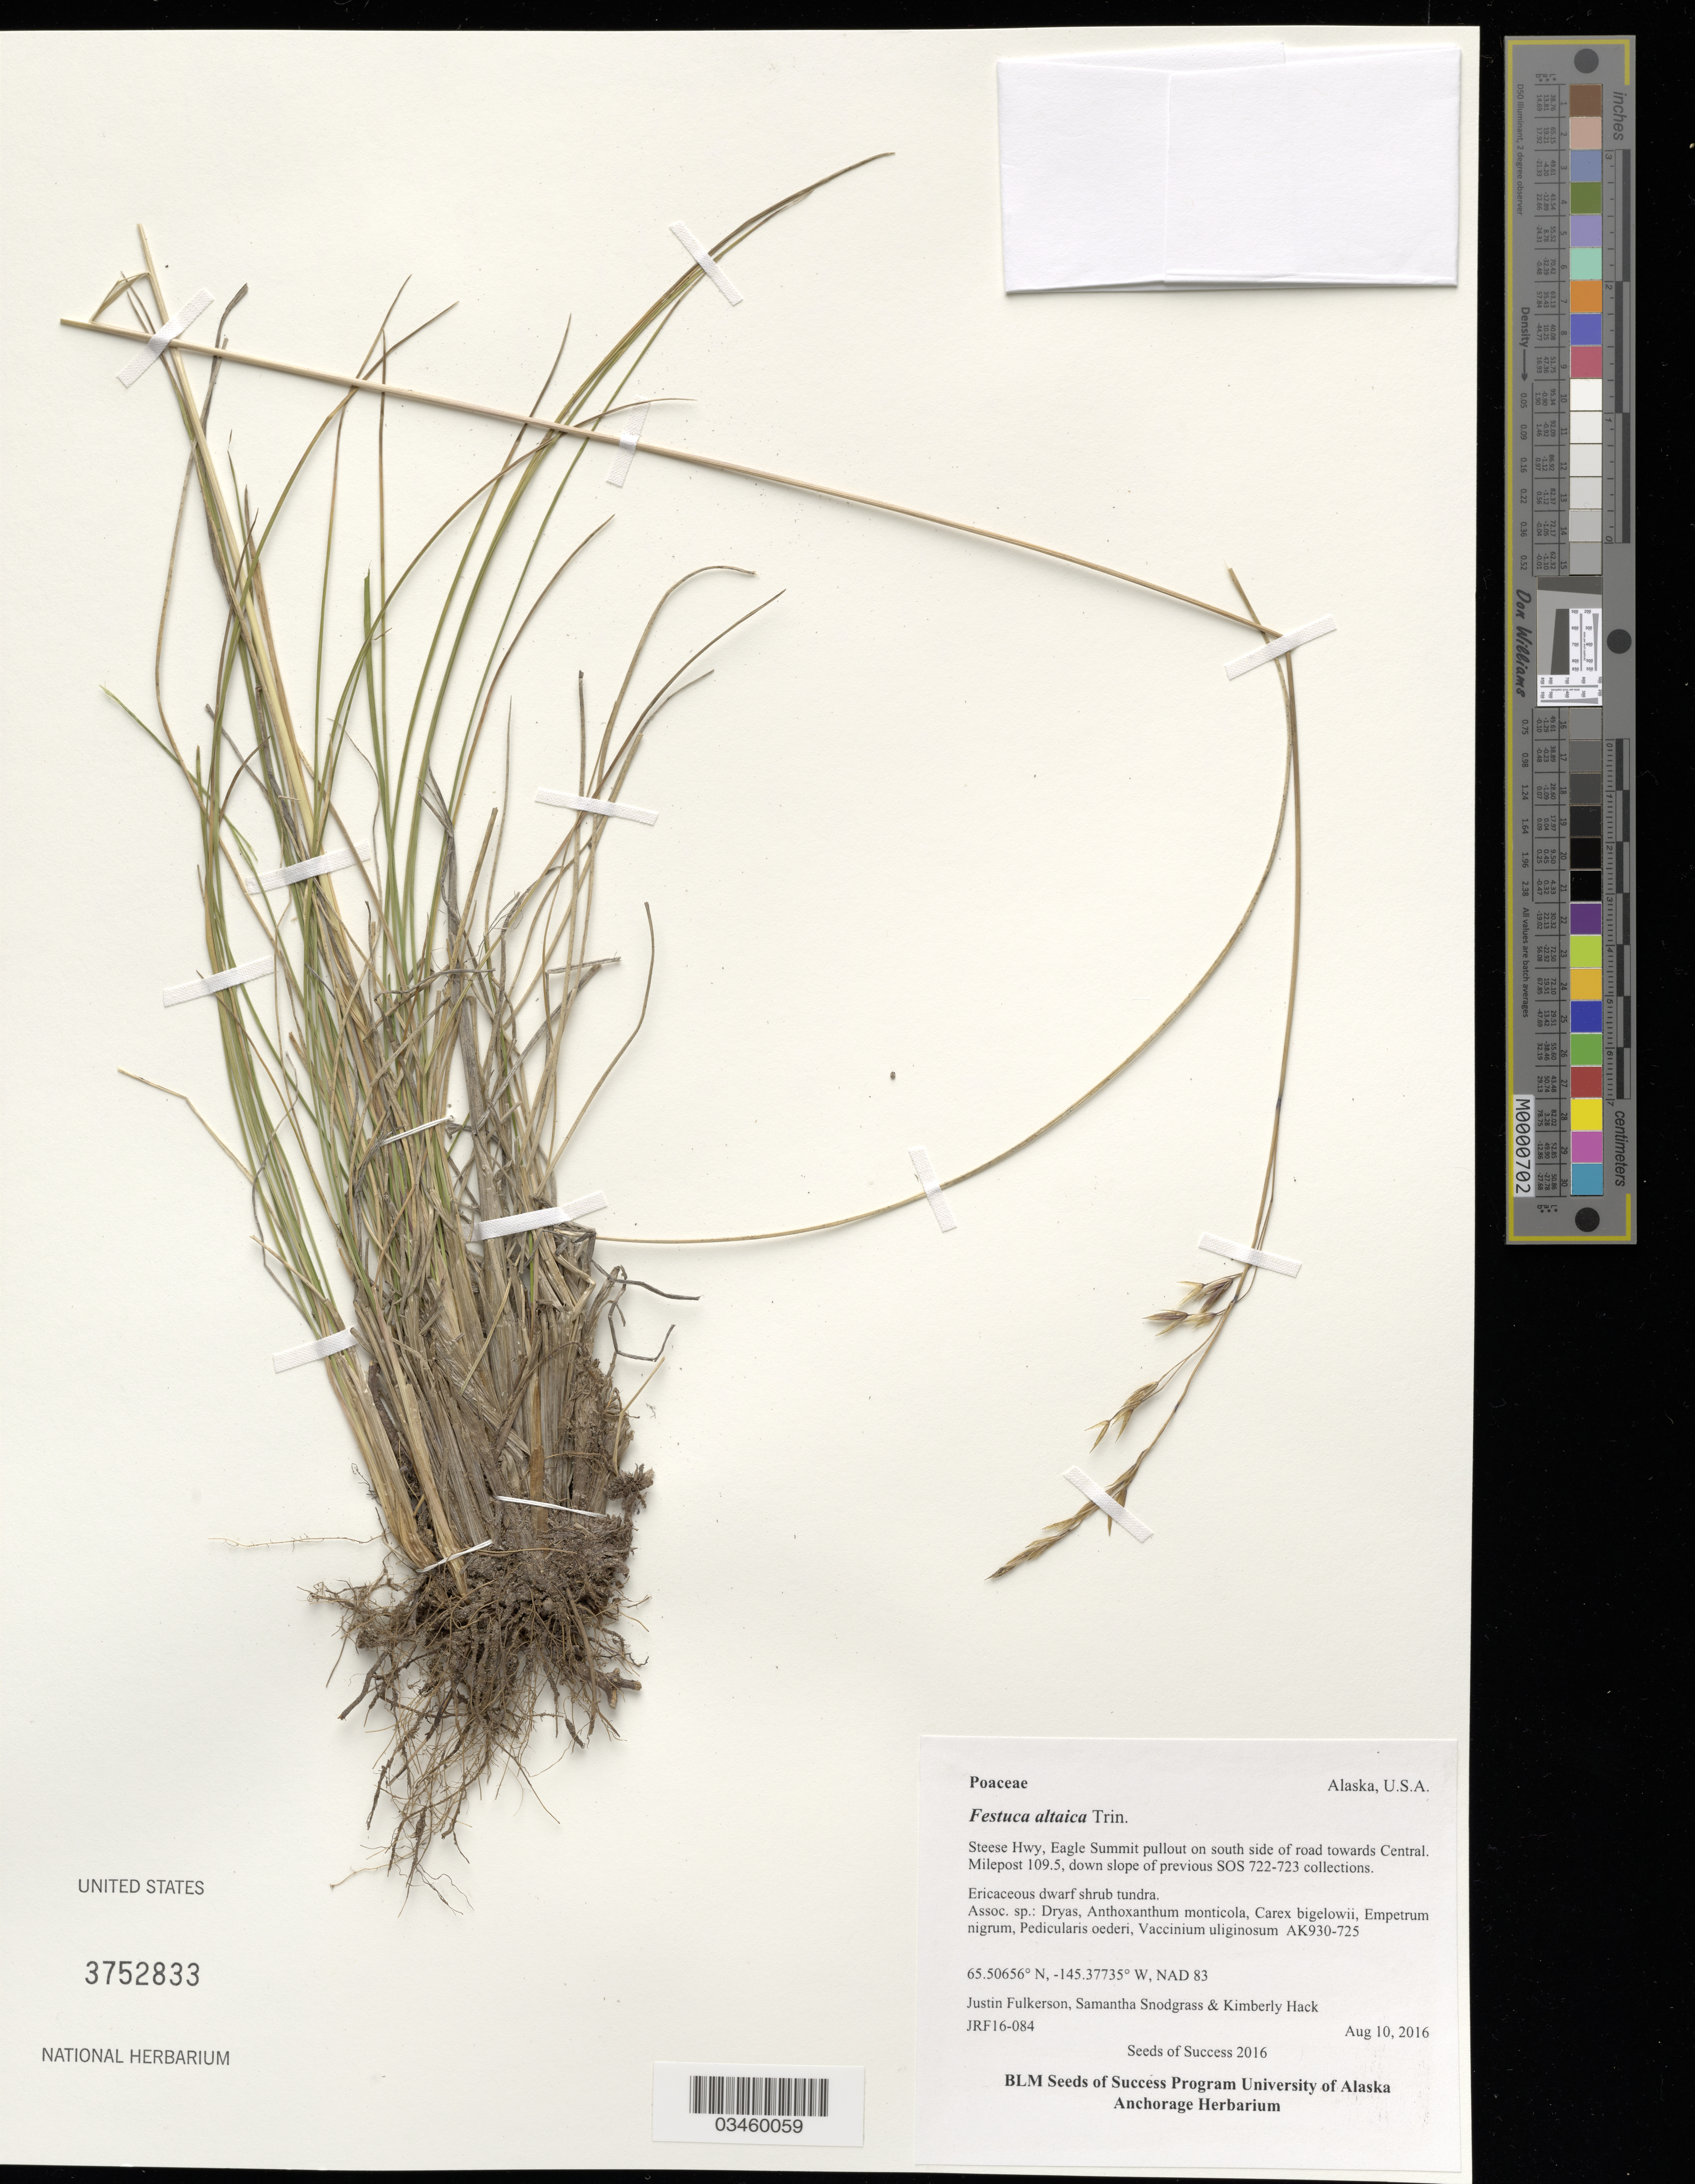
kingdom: Plantae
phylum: Tracheophyta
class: Liliopsida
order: Poales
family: Poaceae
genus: Festuca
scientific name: Festuca altaica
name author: Trin.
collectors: J. Fulkerson, K. Hack & S. Snodgrass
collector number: AK930-725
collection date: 2016-08-10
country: United States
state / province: Alaska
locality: Steese Hwy, Eagle Summit pullout on south side of road towards Central Milepost 109.5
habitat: Ericaceous dwarf shrub tundra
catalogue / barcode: US 3752833